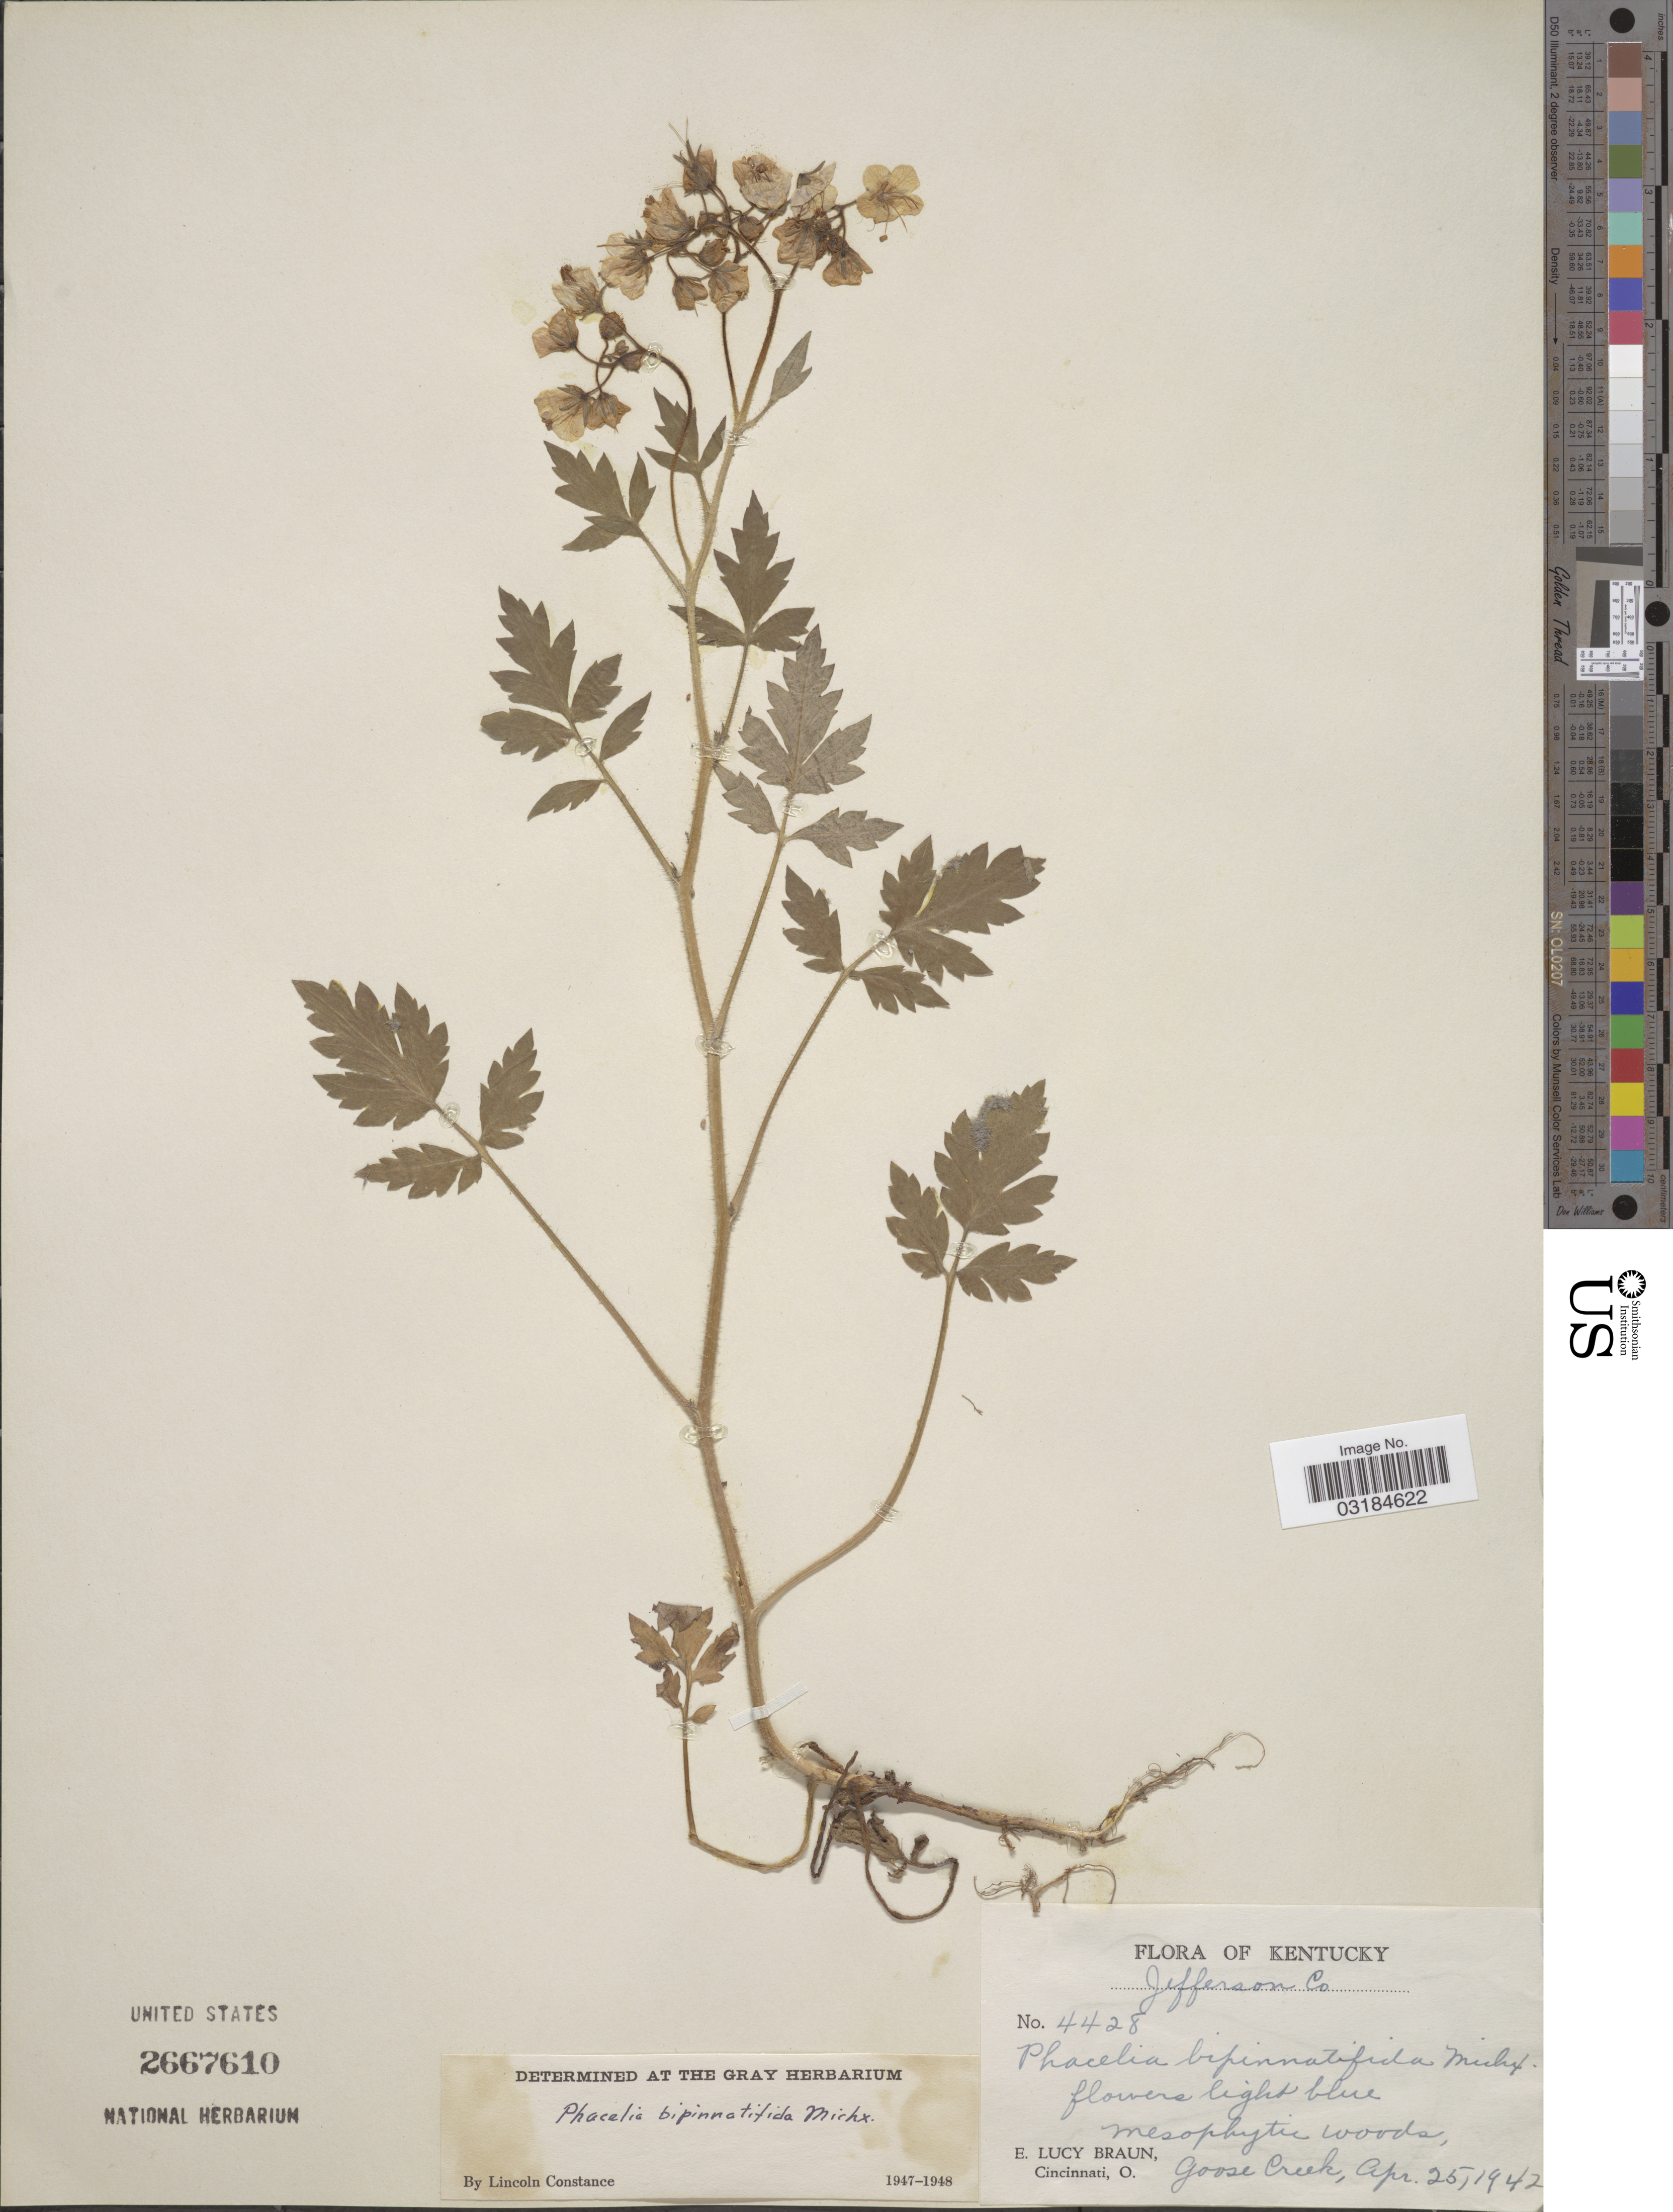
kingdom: Plantae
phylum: Tracheophyta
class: Magnoliopsida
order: Boraginales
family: Hydrophyllaceae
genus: Phacelia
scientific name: Phacelia bipinnatifida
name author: (Atwood) Michx.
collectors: E. L. Braun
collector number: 4428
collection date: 1942-04-25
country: United States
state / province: Kentucky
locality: Jefferson Co. Goose Creek.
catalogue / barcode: US 2667610